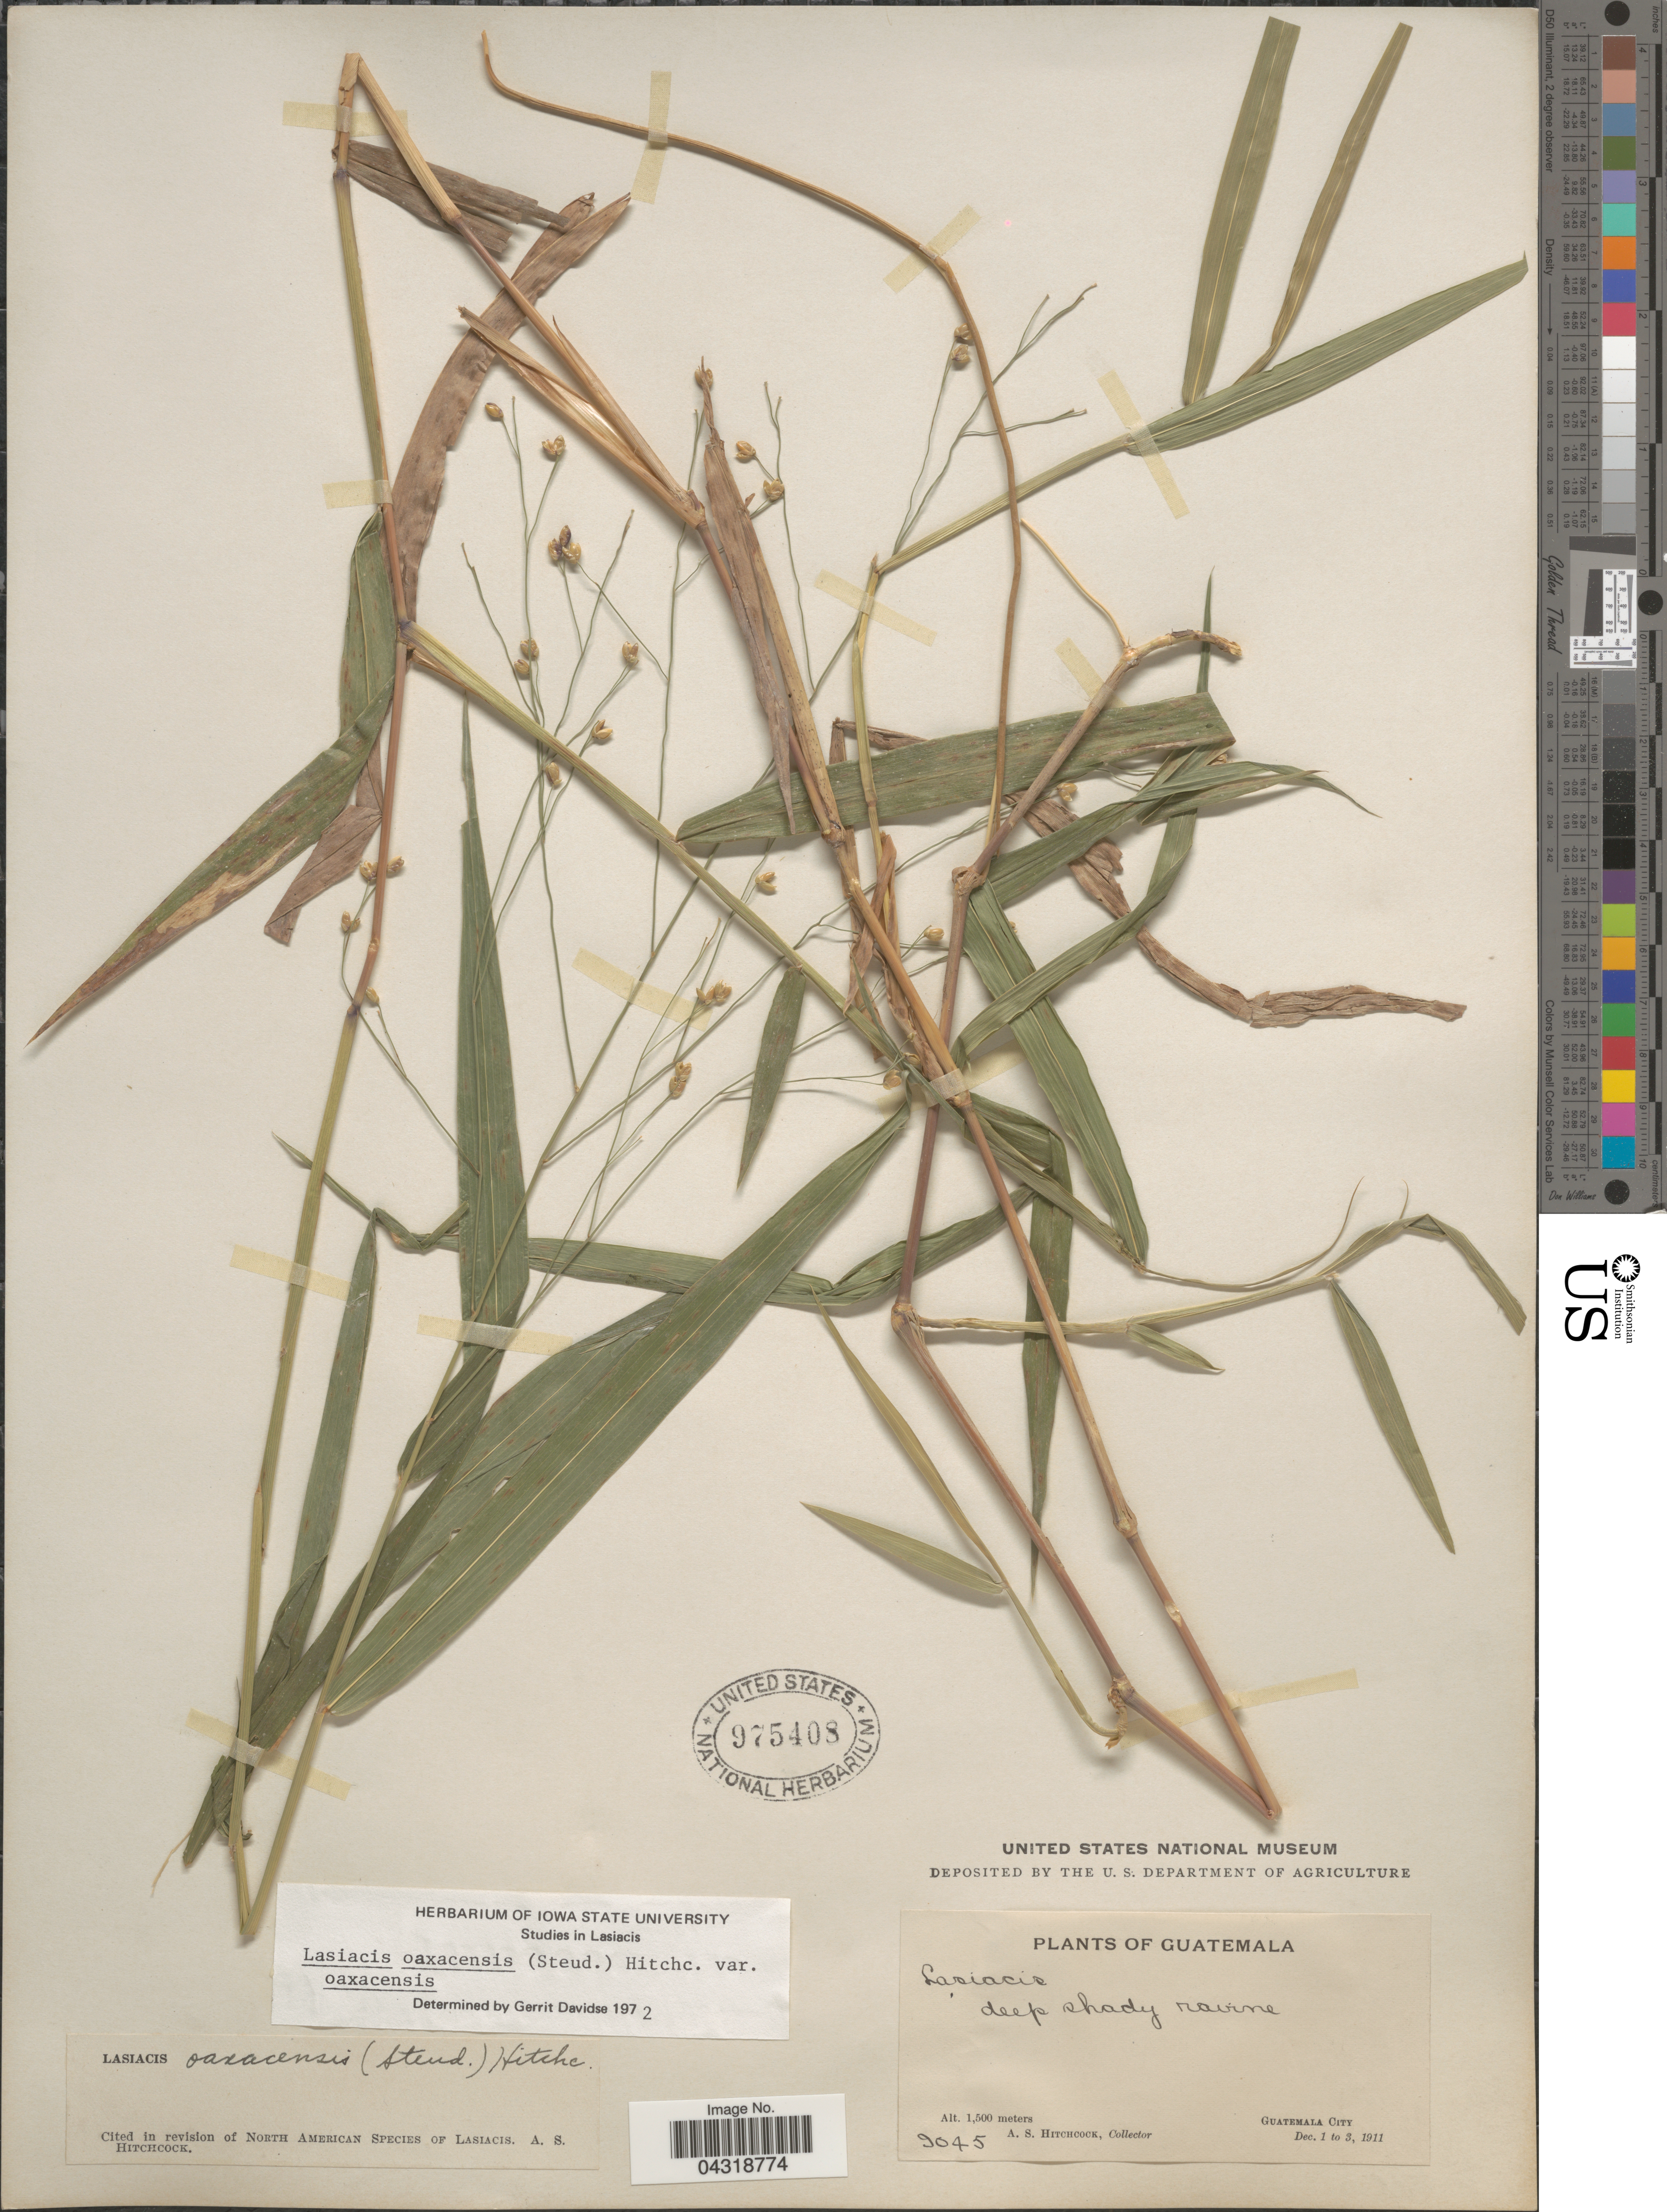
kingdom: Plantae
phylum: Tracheophyta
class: Liliopsida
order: Poales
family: Poaceae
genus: Lasiacis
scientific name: Lasiacis oaxacensis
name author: (Steud.) Hitchc.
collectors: A. S. Hitchcock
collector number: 9045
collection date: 1911-12-01/1911-12-03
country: Guatemala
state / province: Guatemala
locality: Guatemala City.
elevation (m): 1500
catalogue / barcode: US 975408